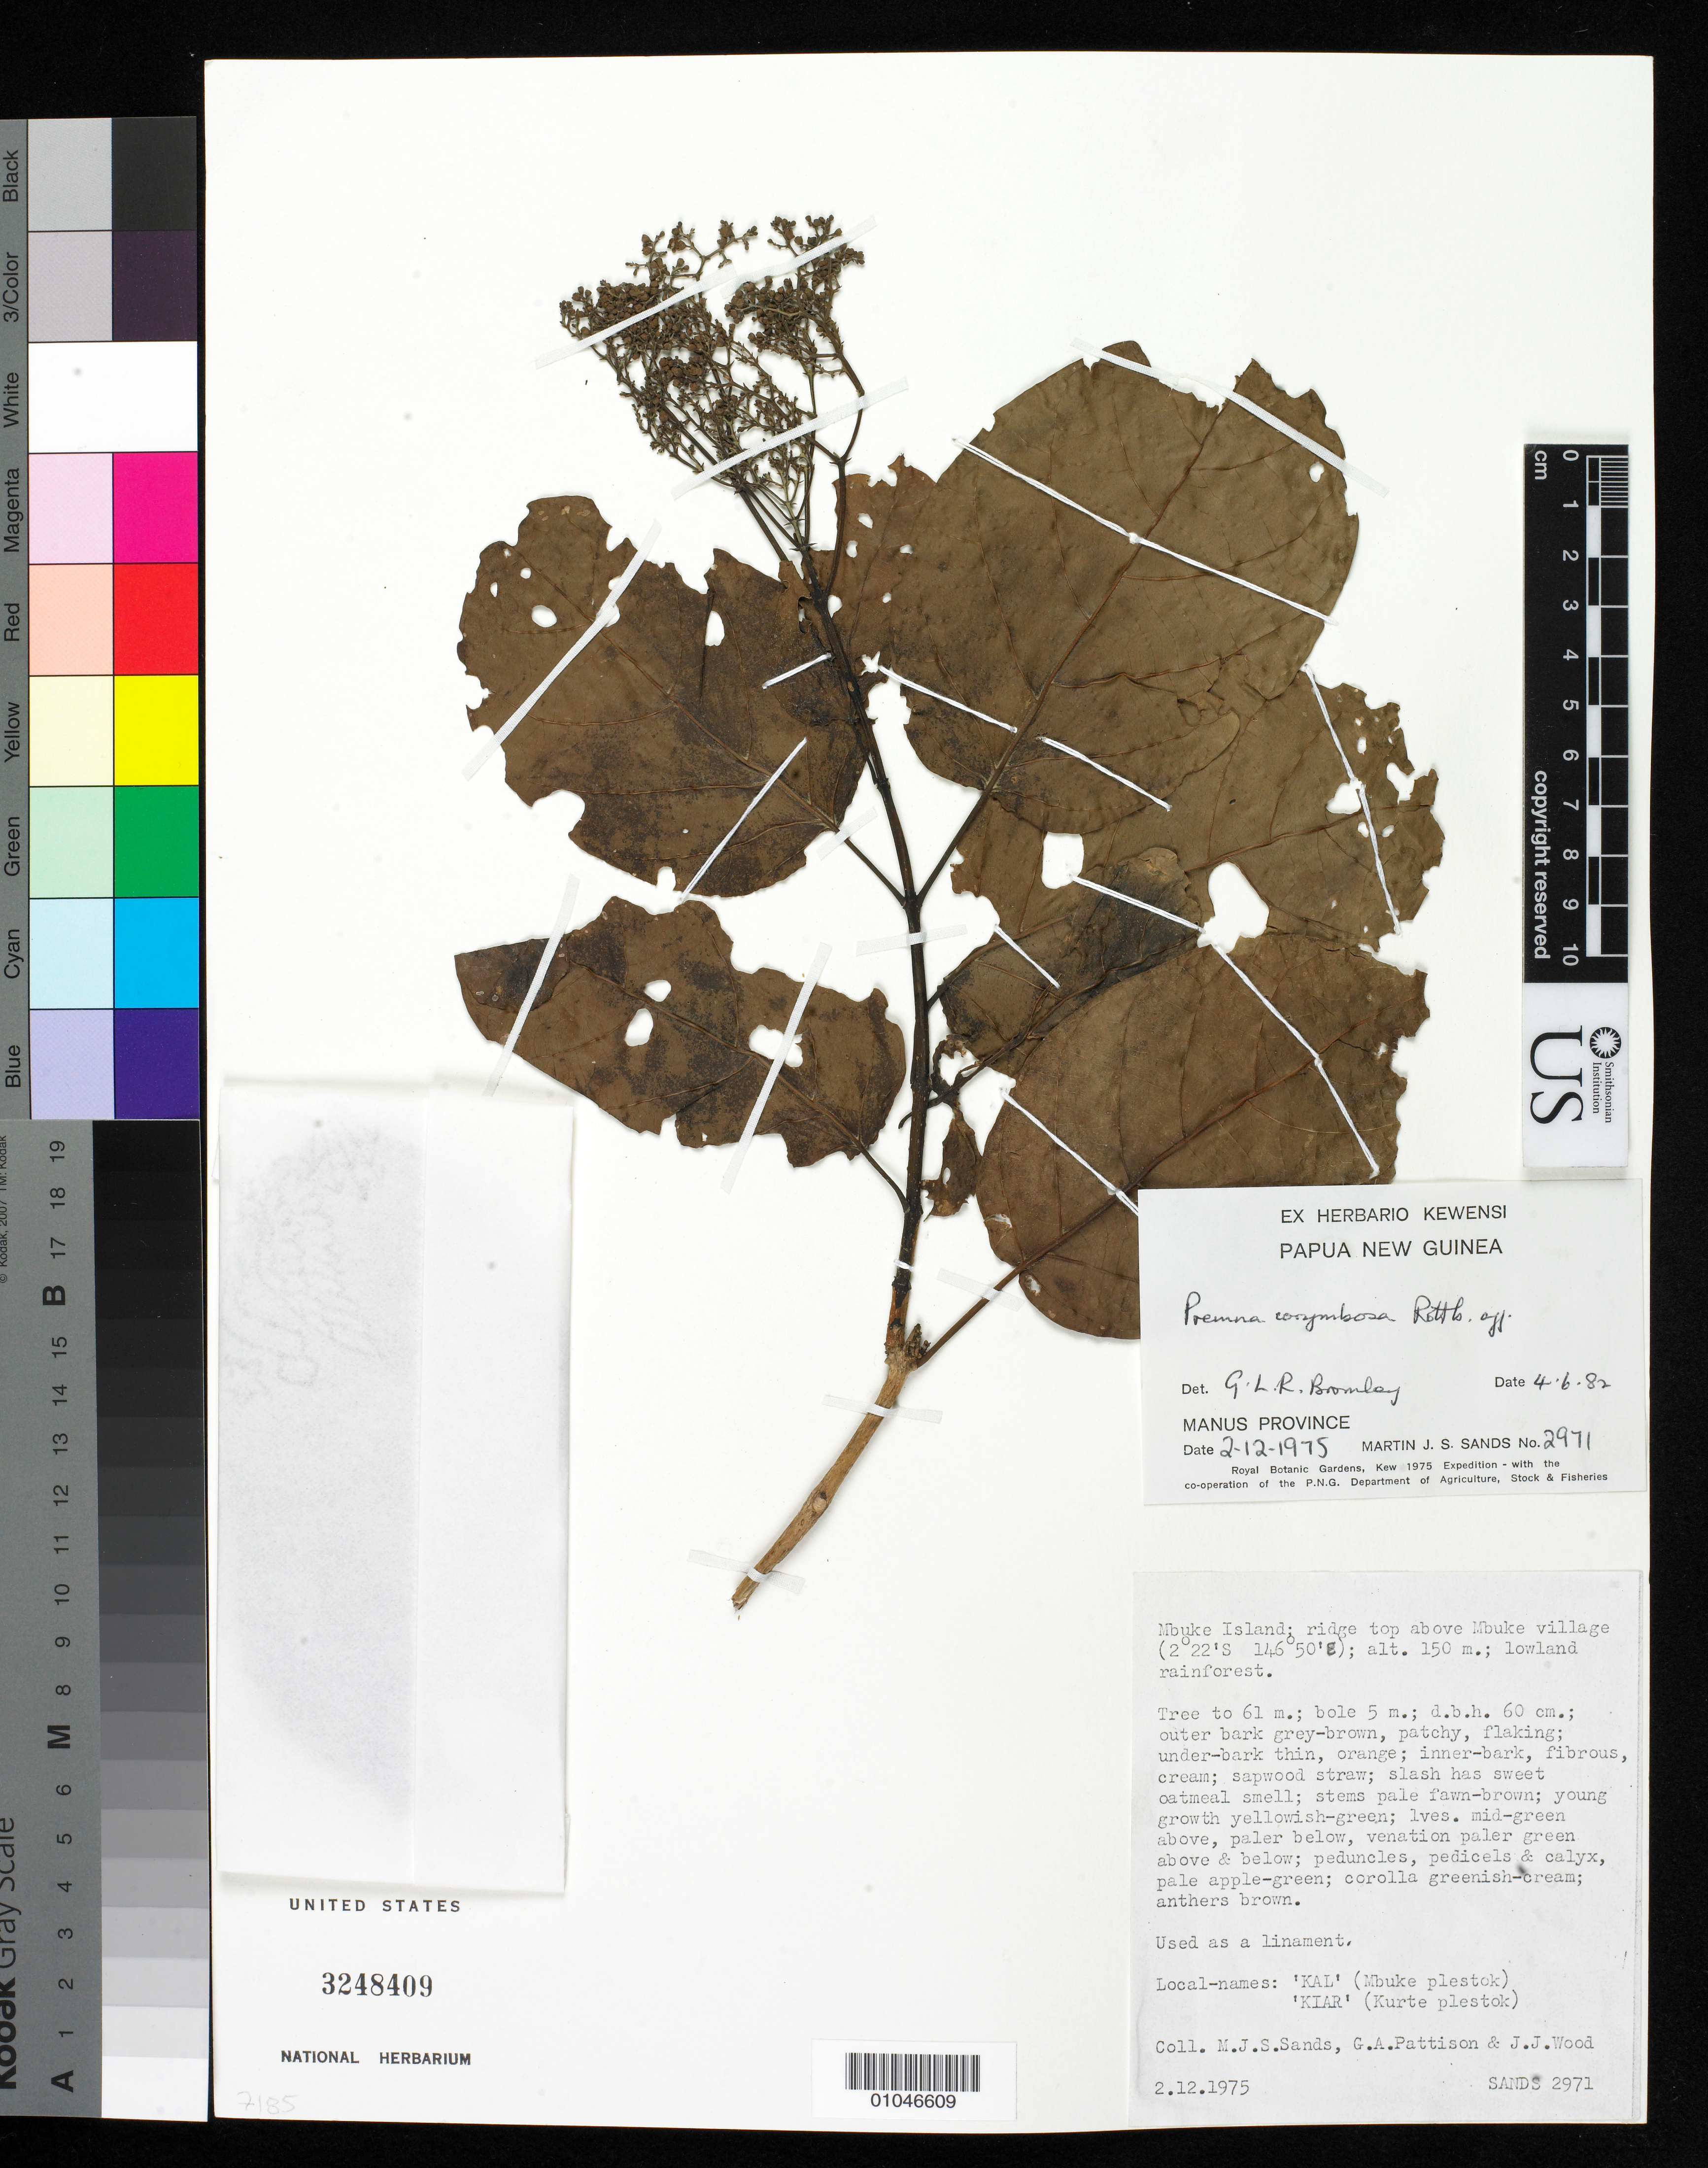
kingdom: Plantae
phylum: Tracheophyta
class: Magnoliopsida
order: Lamiales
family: Lamiaceae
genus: Premna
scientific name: Premna serratifolia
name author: L.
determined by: Strong, Mark T., (BOT), Smithsonian Institution - National Museum of Natural History (UNITED STATES)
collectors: M. Sands, G. Pattison & J. Wood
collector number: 2971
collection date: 1975-02-12 or 1975-12-02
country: Papua New Guinea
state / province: Manus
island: Mbuke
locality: Ridge top above Mbuke village, Manus Province, Papua New Guinea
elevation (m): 150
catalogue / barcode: US 3248409